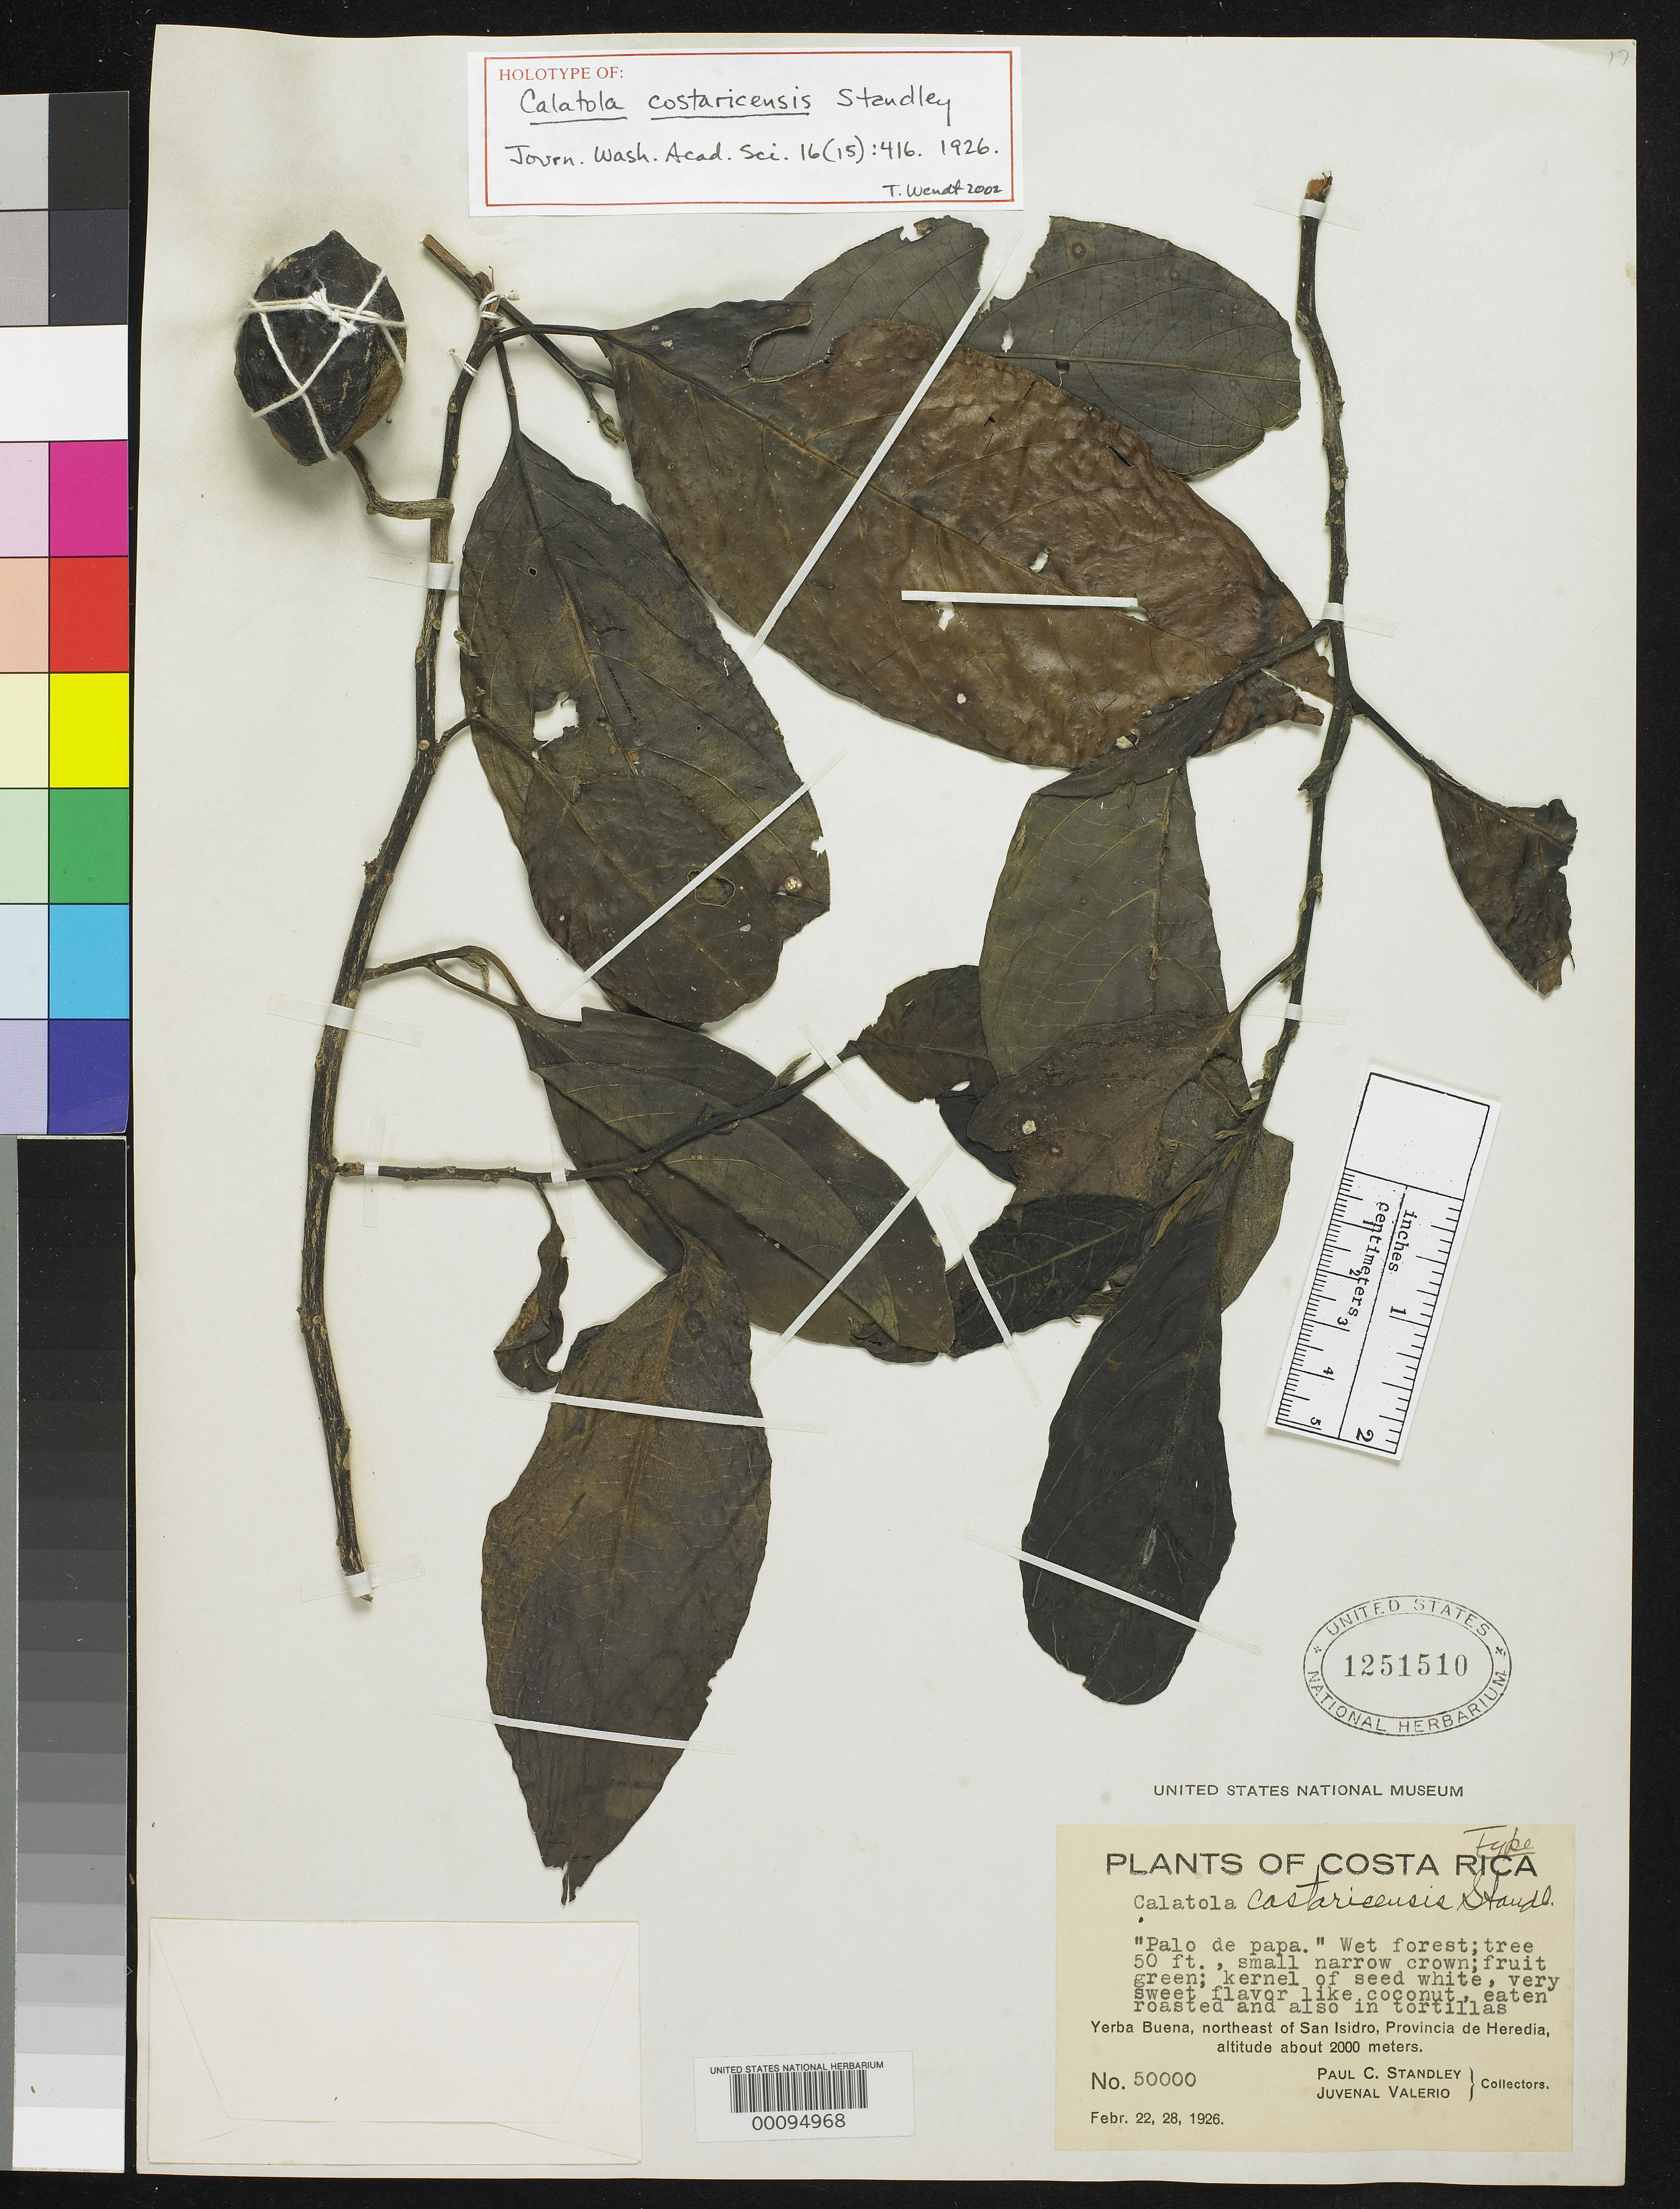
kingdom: Plantae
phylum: Tracheophyta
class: Magnoliopsida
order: Metteniusales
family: Metteniusaceae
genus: Calatola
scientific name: Calatola costaricensis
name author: Standl.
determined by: Wendt, Thomas L.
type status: Holotype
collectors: P. C. Standley & J. Valerio R.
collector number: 50000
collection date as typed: Febr. 22, 28, 1926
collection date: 1926-02-28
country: Costa Rica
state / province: Heredia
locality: Yerba Buena, northeast of San Isidro.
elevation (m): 2000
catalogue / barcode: US 1251510